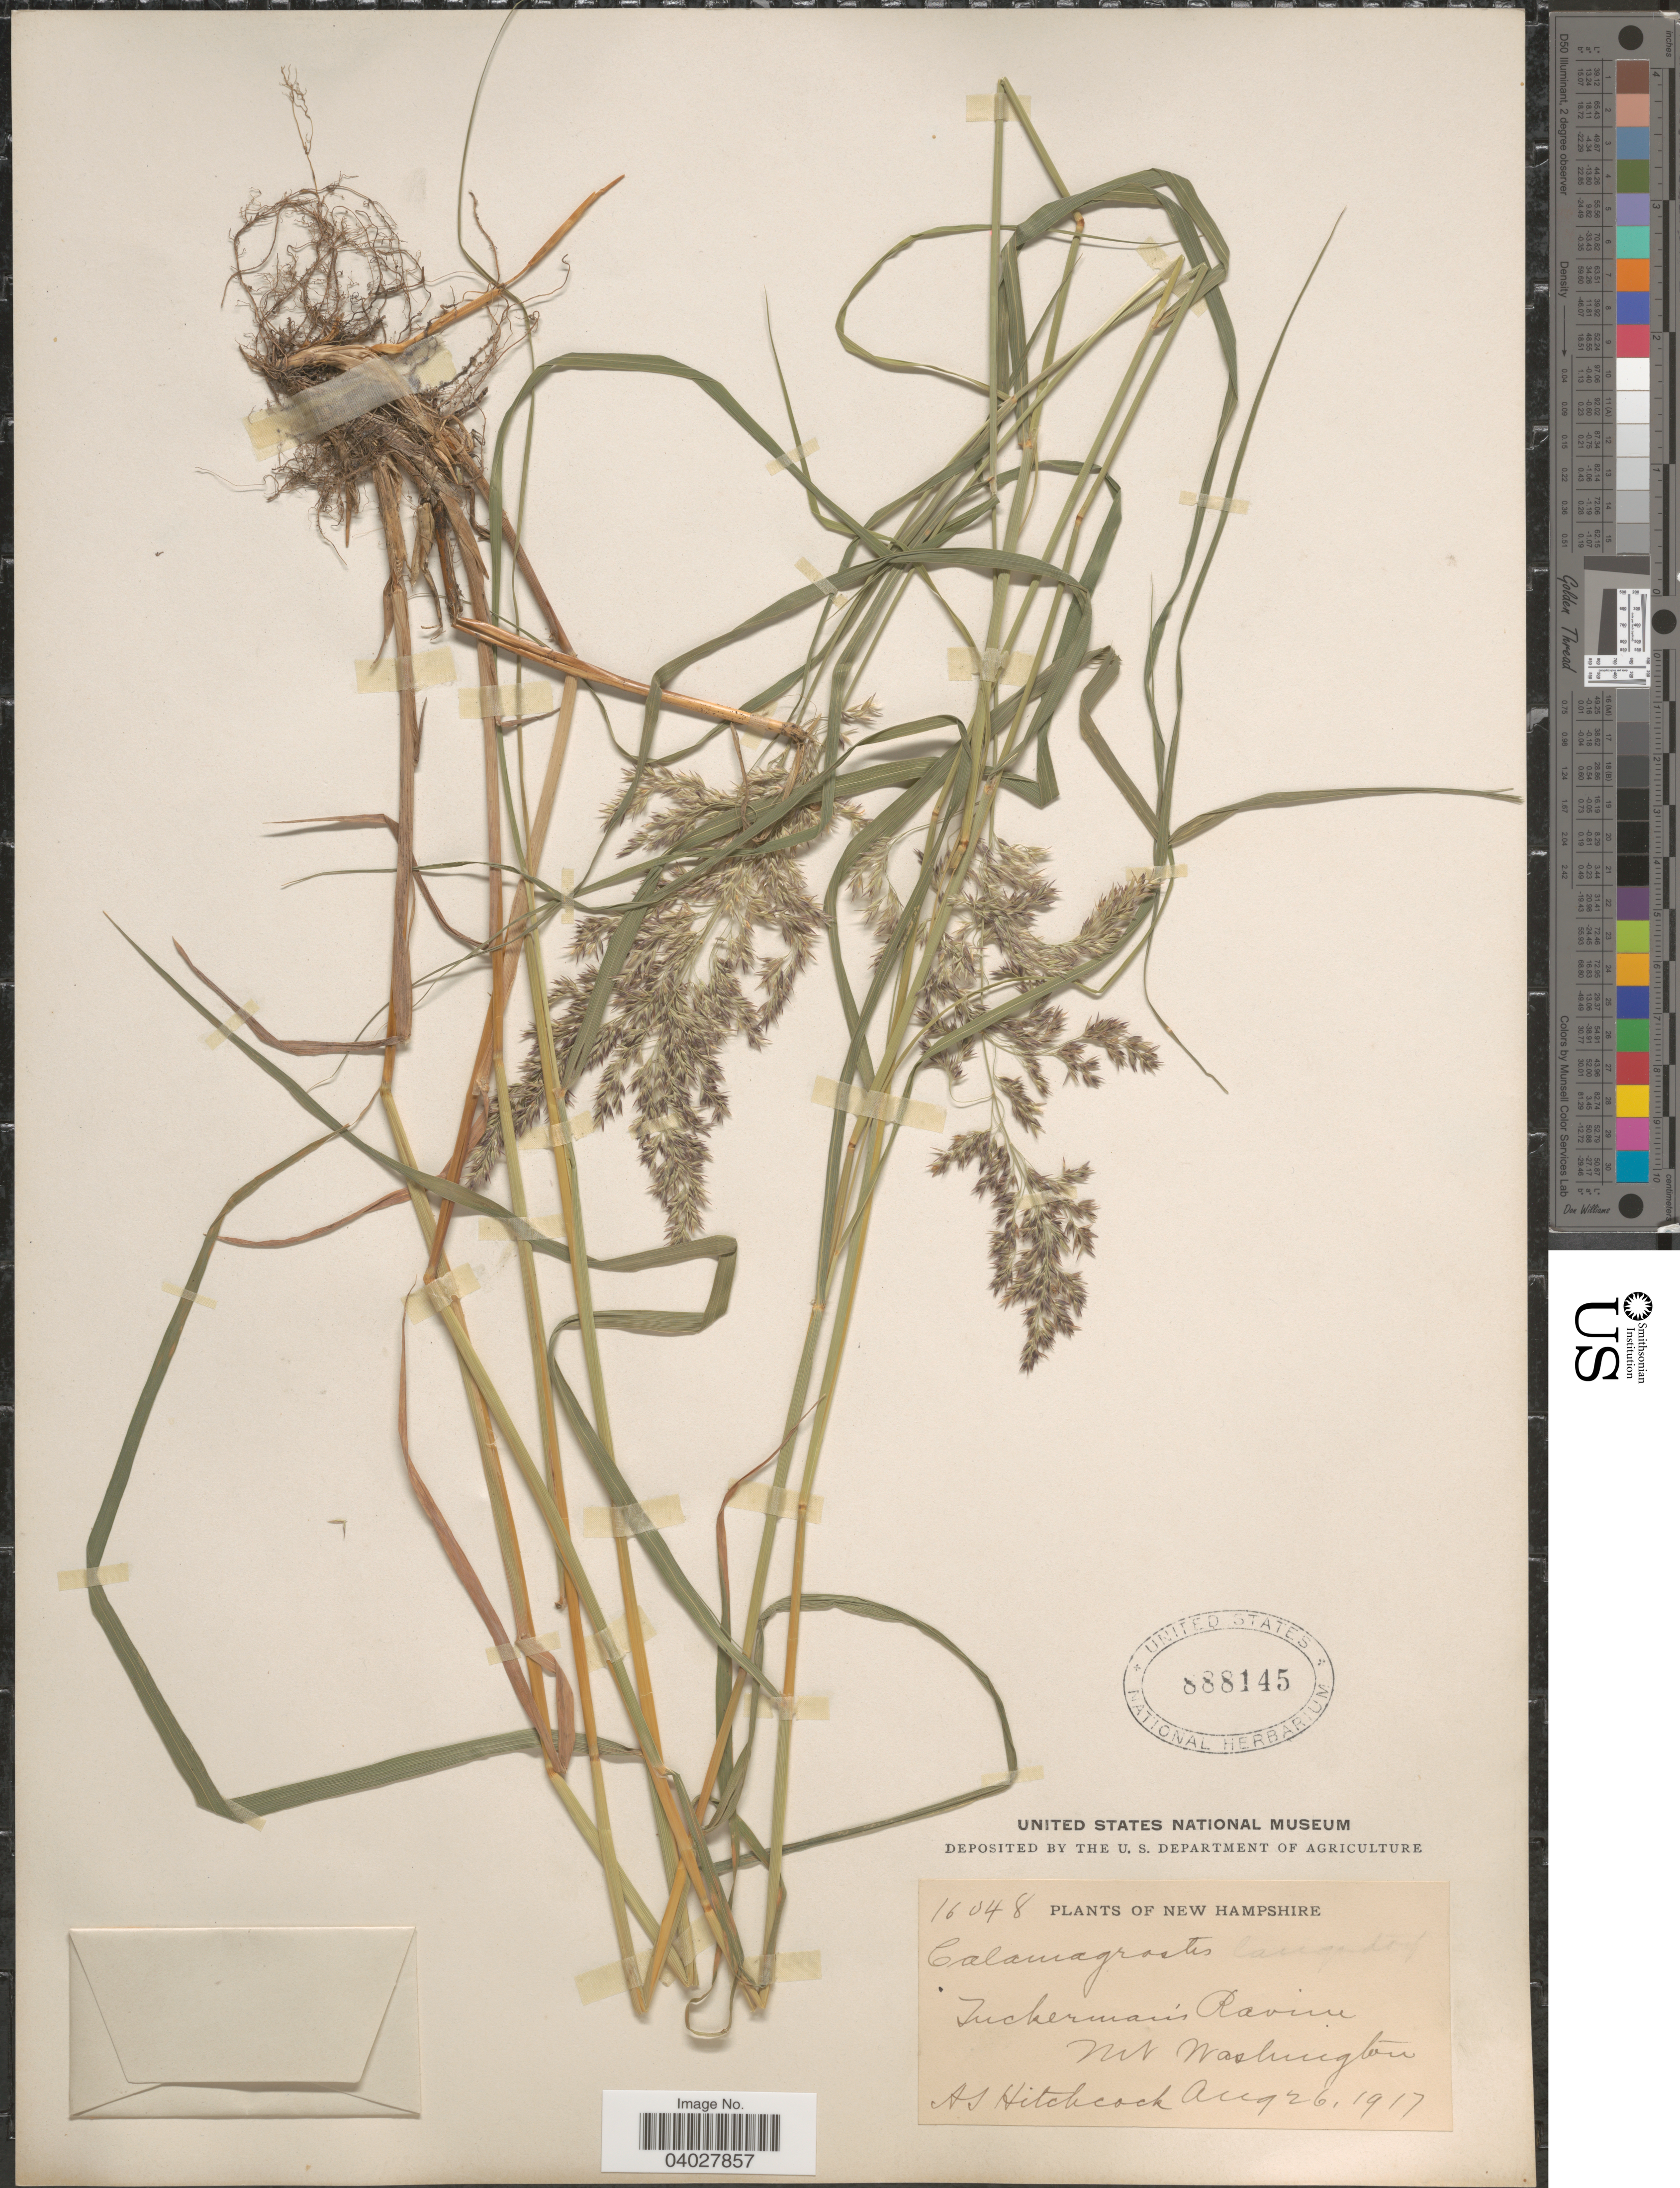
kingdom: Plantae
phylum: Tracheophyta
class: Liliopsida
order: Poales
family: Poaceae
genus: Calamagrostis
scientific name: Calamagrostis canadensis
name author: (Michx.) P. Beauv.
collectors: A. S. Hitchcock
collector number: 16048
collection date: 1917-08-26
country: United States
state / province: New Hampshire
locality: Tuckerman's Ravine. Mt. Washington.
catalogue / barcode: US 888145